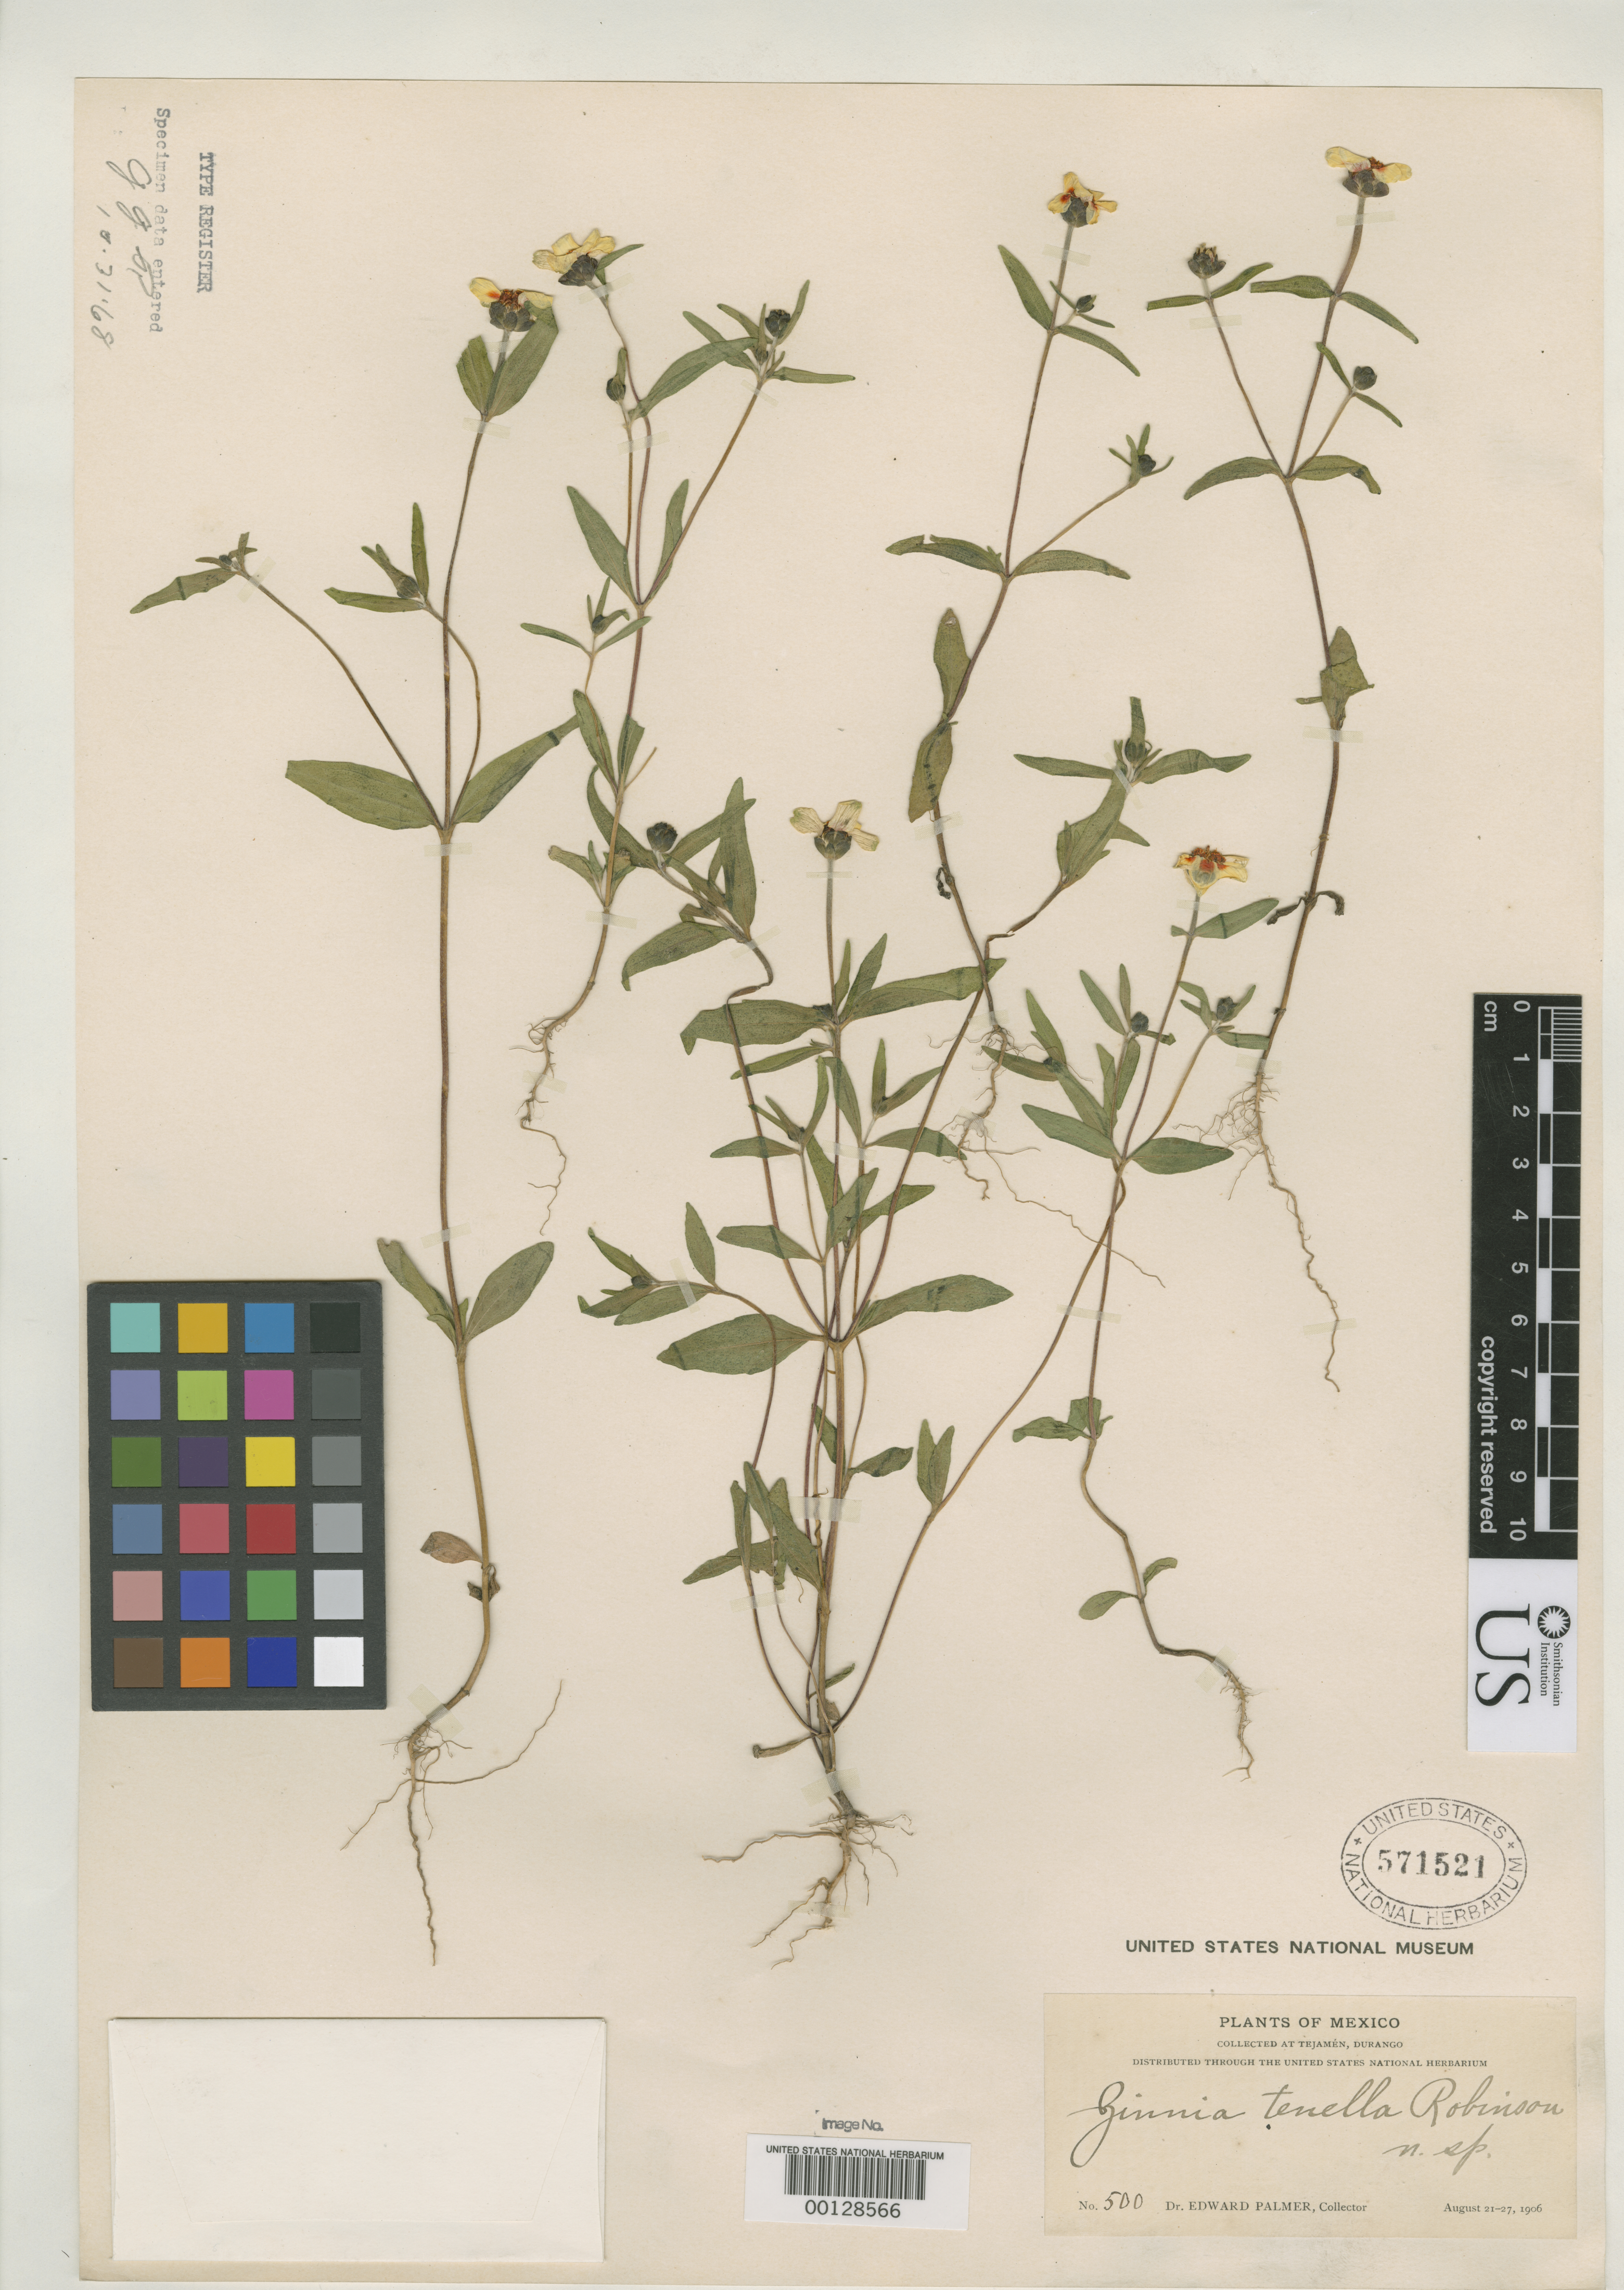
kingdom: Plantae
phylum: Tracheophyta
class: Magnoliopsida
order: Asterales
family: Asteraceae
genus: Zinnia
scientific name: Zinnia tenella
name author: B.L. Rob.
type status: Isotype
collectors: E. Palmer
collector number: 500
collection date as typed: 21 Aug 1906 to 27 Aug 1906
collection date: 1906-08-21/1906-08-27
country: Mexico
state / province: Durango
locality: Tejamen.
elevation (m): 2135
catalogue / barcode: US 571521